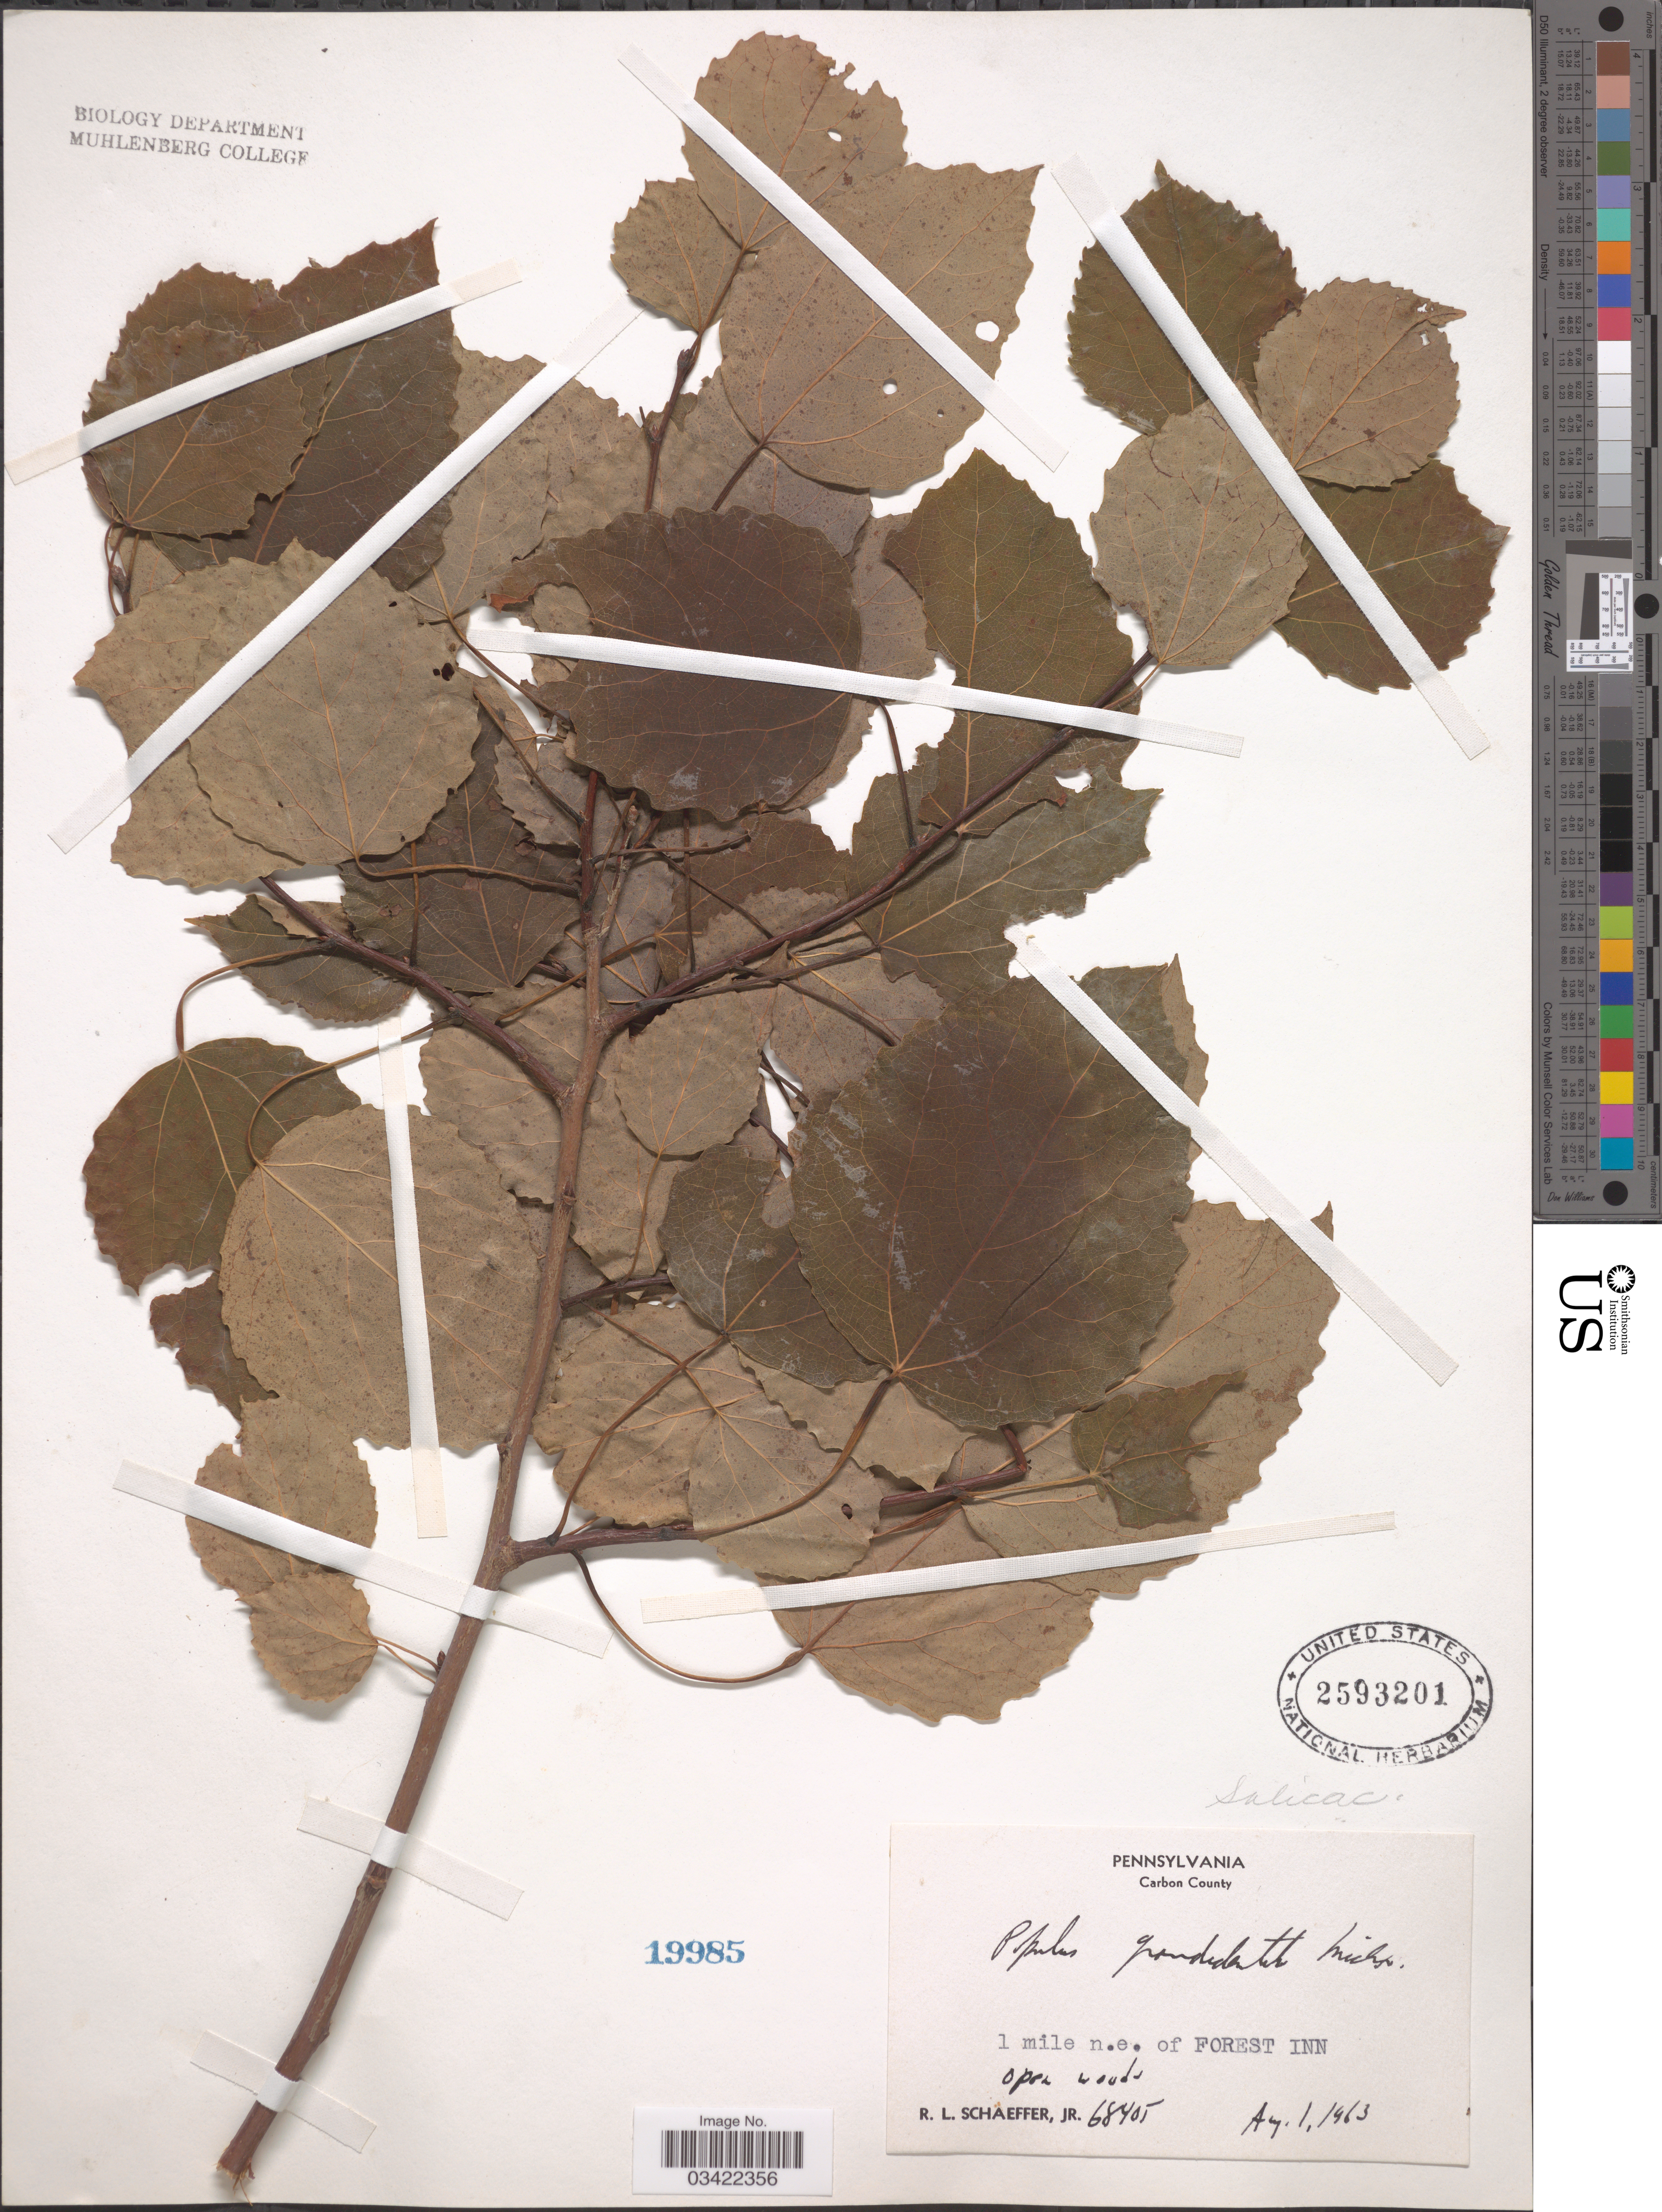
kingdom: Plantae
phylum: Tracheophyta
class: Magnoliopsida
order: Malpighiales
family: Salicaceae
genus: Populus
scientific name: Populus x smithii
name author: B. Boivin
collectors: R. L. Schaeffer Jr.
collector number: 68405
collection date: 1963-08-01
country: United States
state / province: Pennsylvania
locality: Carbon County. 1 mile n.e. of Forest Inn.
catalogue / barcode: US 2593201